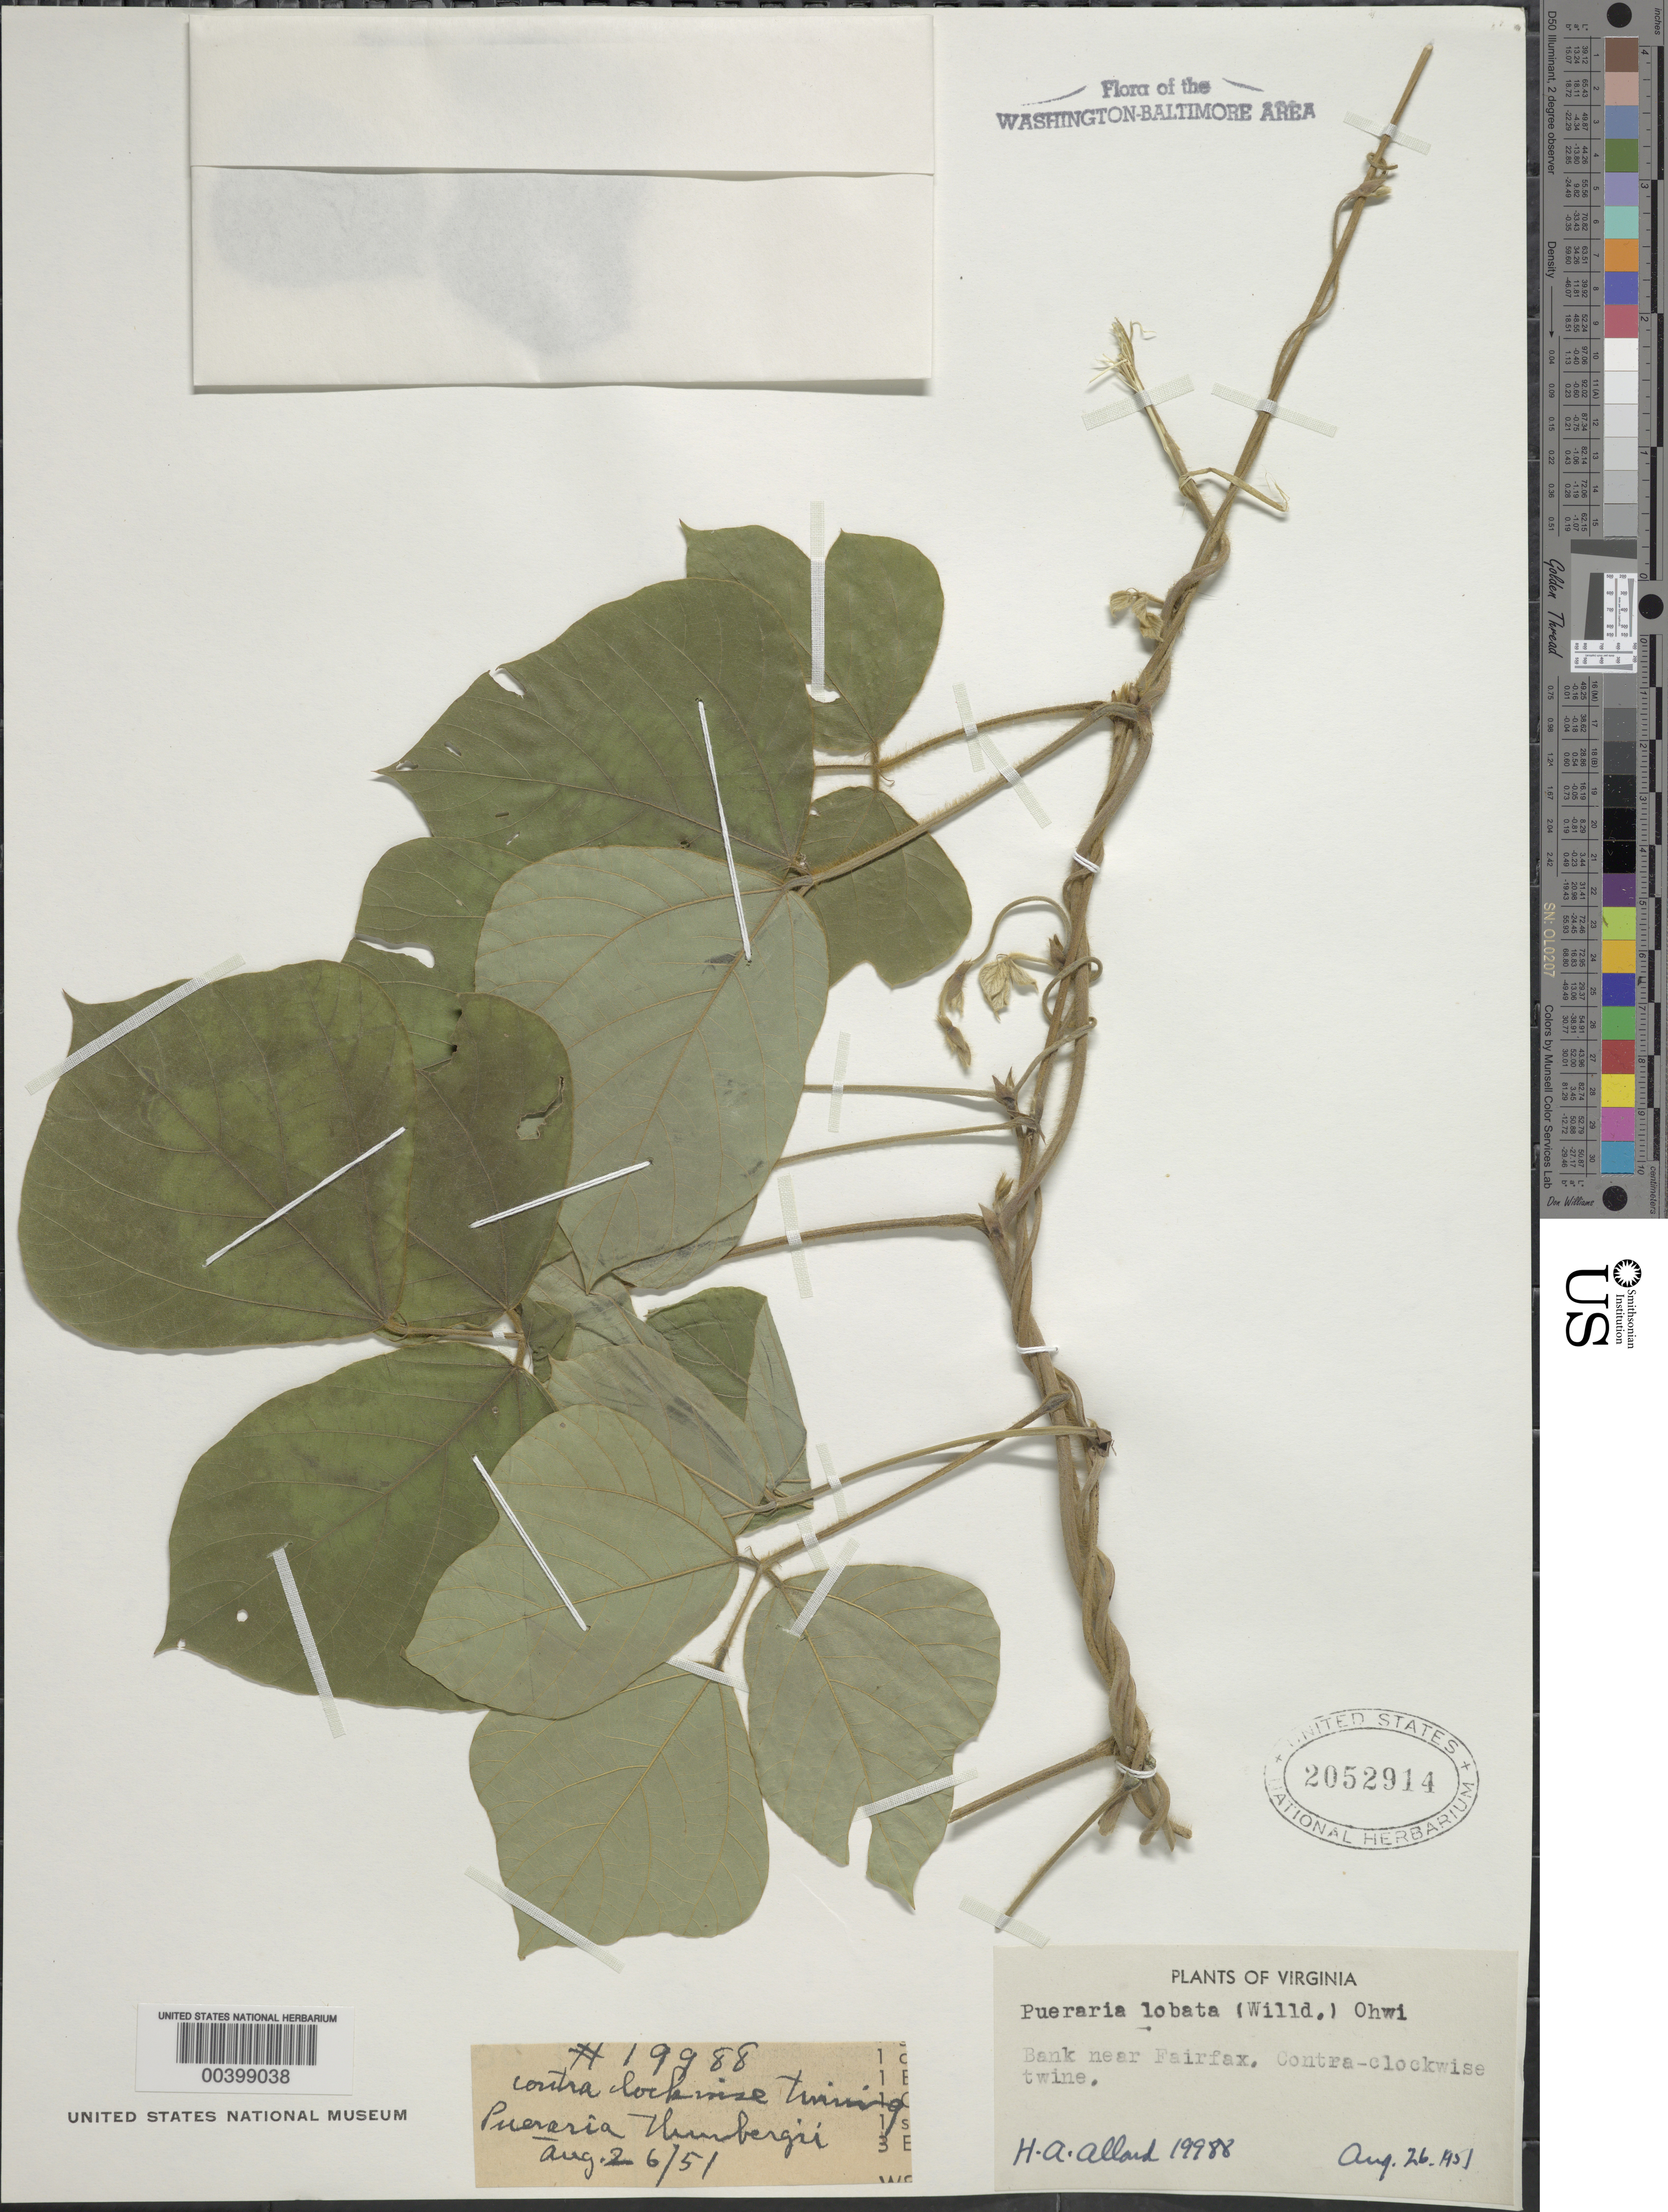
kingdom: Plantae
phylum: Tracheophyta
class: Magnoliopsida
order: Fabales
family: Fabaceae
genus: Pueraria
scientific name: Pueraria montana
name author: (Lour.) Merr.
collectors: H. A. Allard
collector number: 19988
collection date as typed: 26 Aug 1951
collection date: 1951-08-26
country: United States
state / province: Virginia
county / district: Fairfax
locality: Near Fairfax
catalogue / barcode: US 2052914